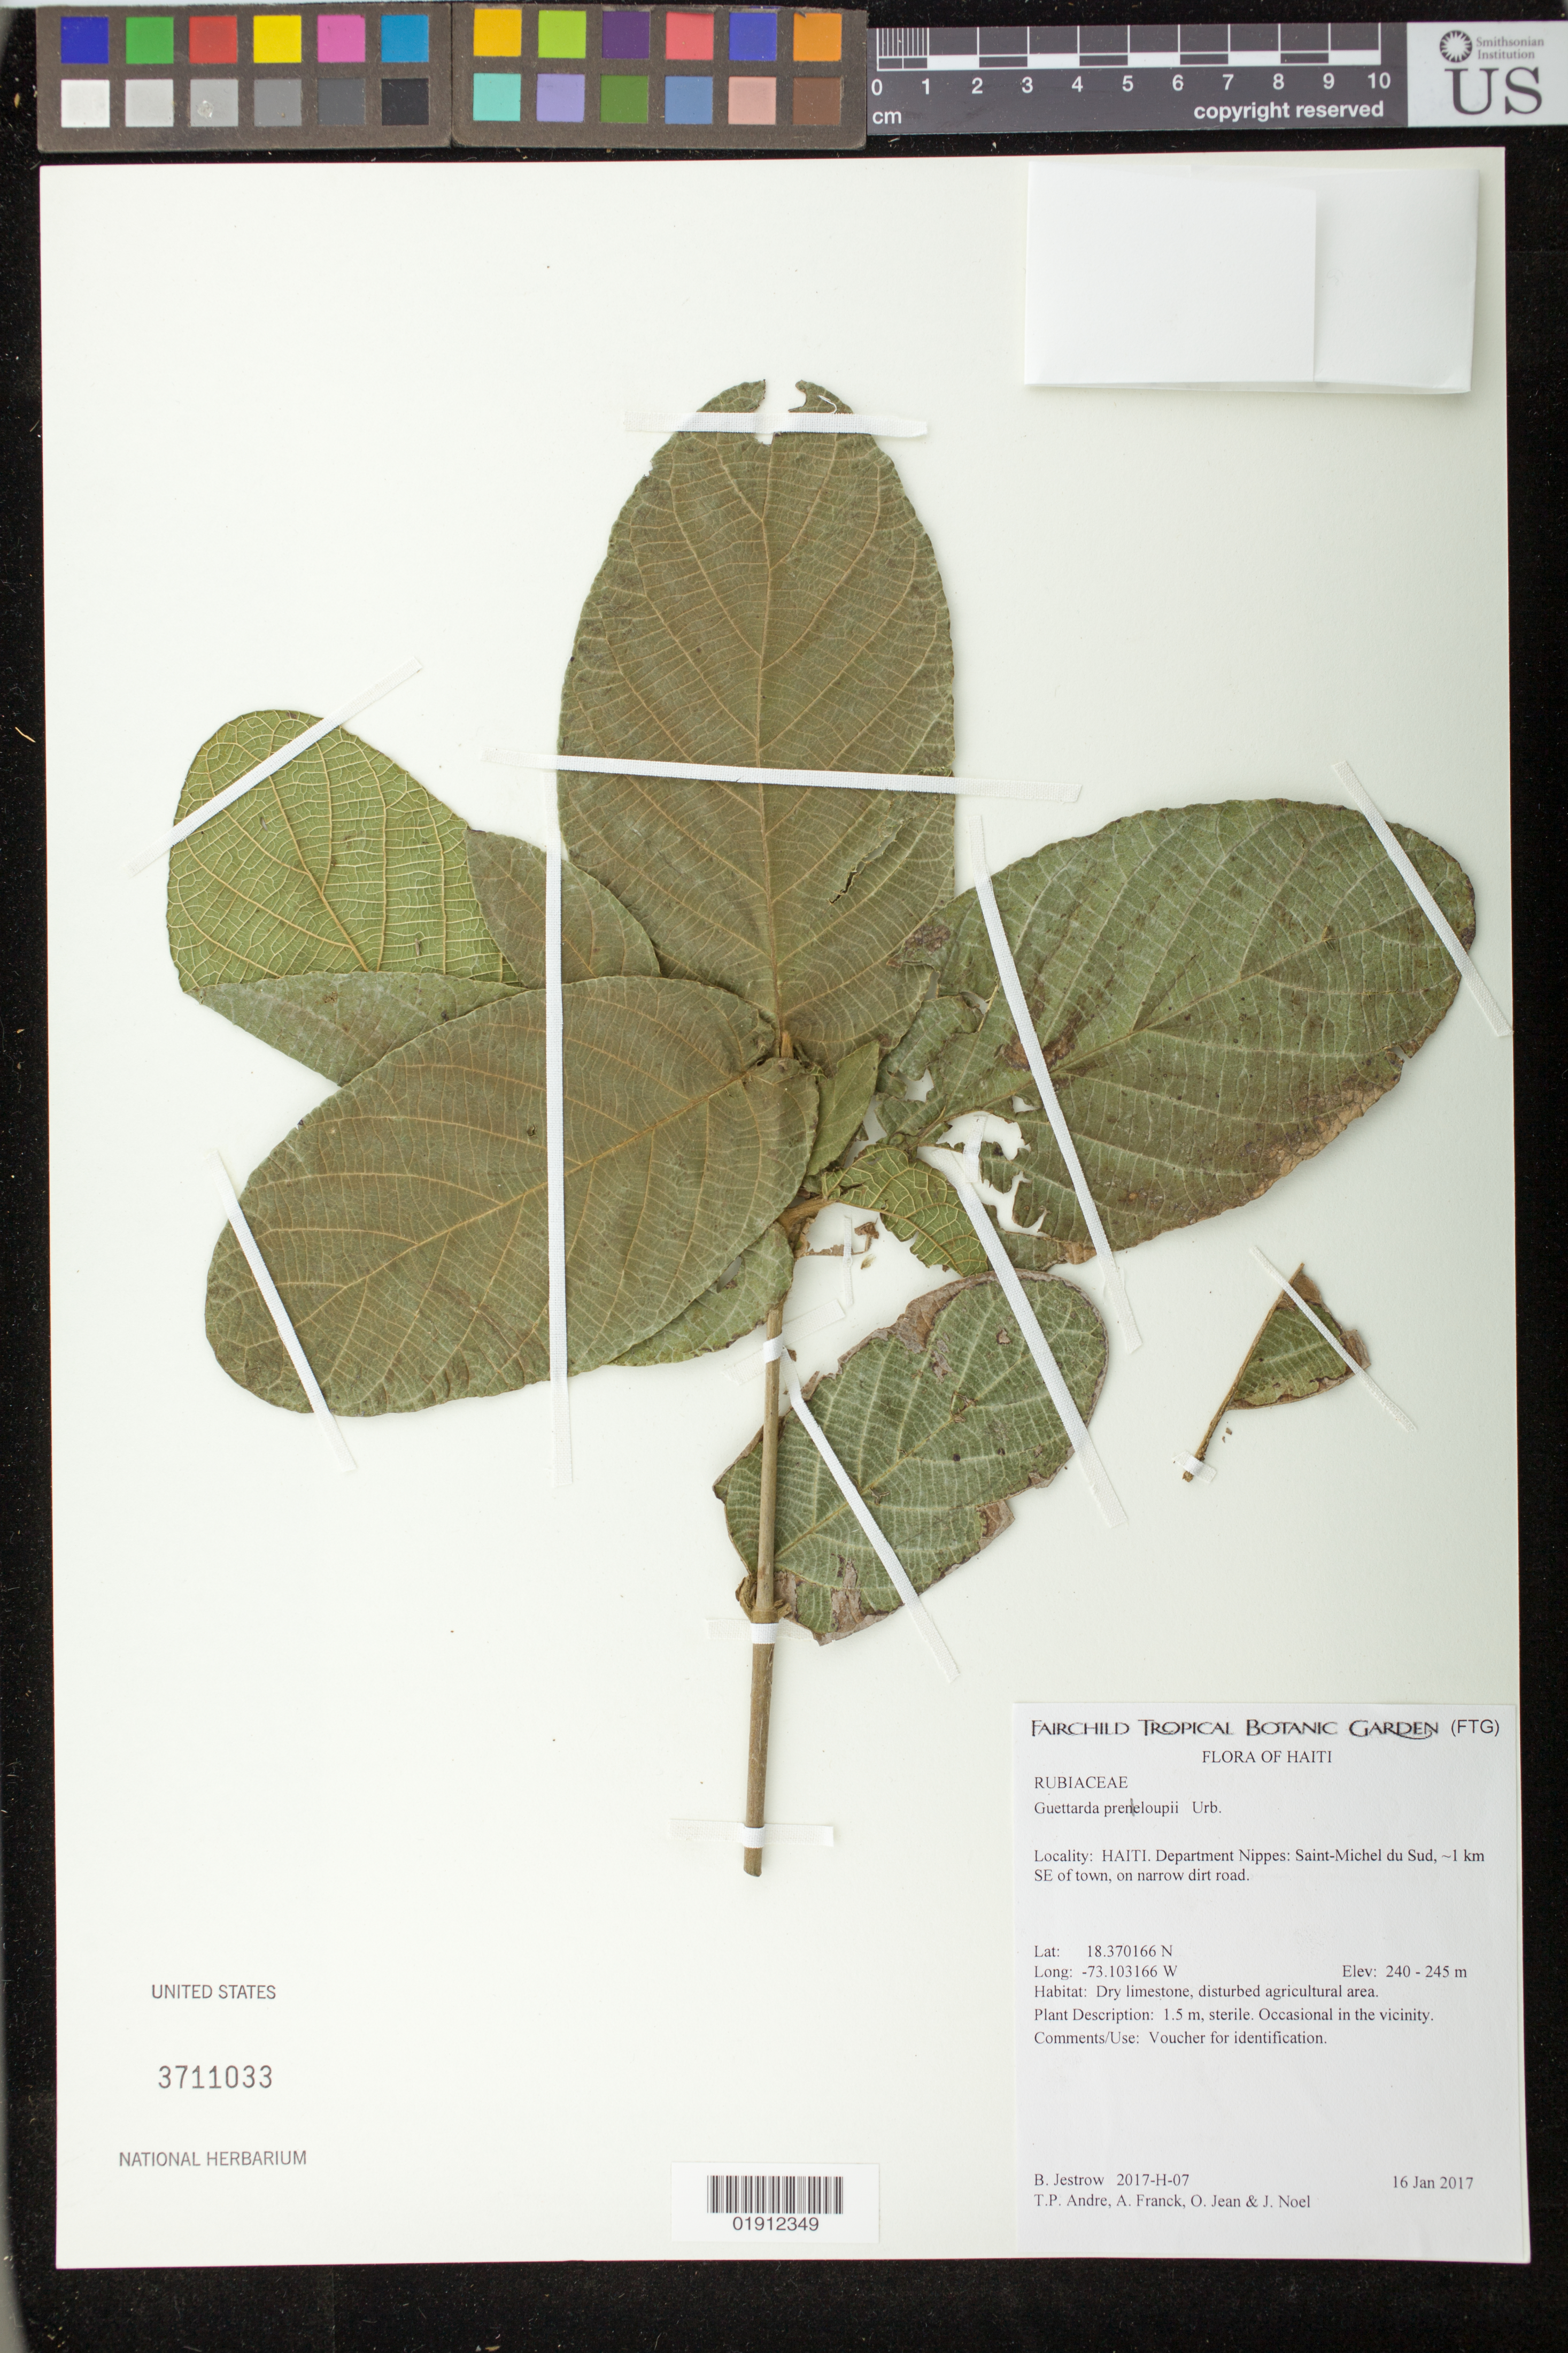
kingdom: Plantae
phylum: Tracheophyta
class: Magnoliopsida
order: Gentianales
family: Rubiaceae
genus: Guettarda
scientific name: Guettarda prenleloupii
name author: Urb.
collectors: B. Jestrow, T. Andre, A. R. Franck, O. Jean & J. Noel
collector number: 2017-H-07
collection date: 2017-01-16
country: Haiti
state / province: Nippes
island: Hispaniola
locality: Saint-Michel du Sud, ca. 1 km SE of town, on narrow dirt road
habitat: Dry limestone, disturbed agricultural area; Occasional in the vicinity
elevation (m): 240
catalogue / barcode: US 3711033